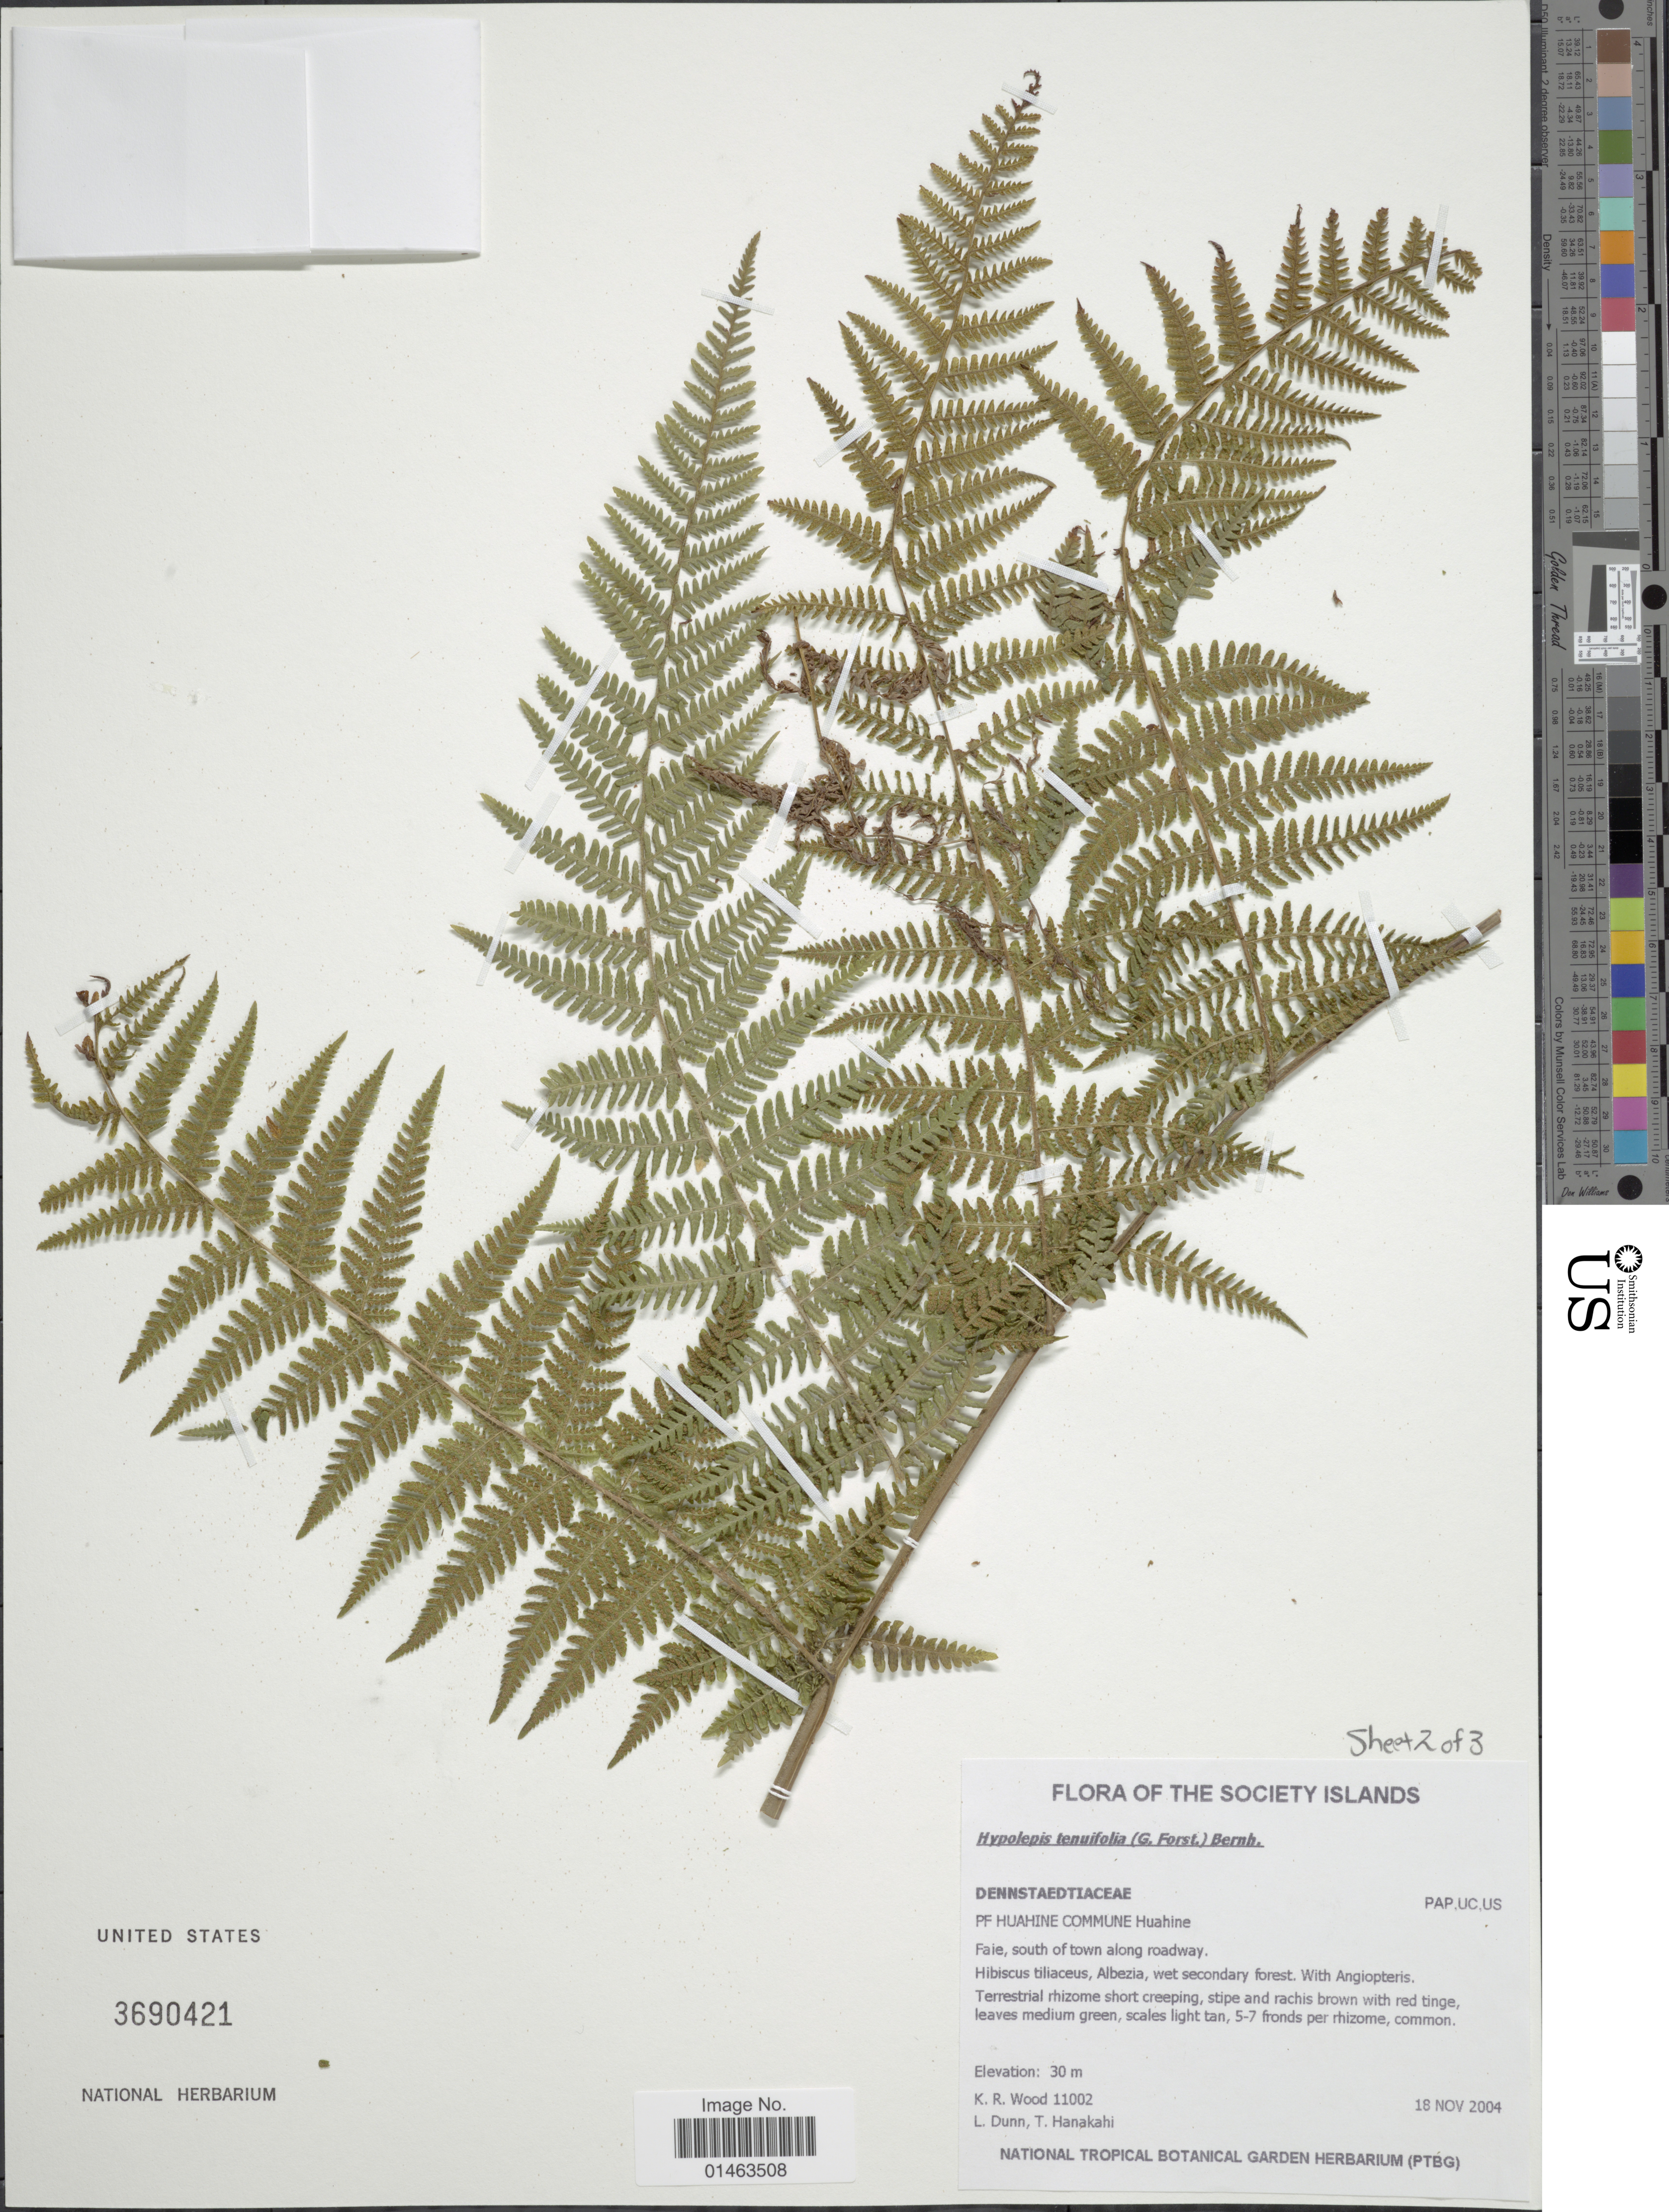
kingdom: Plantae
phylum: Tracheophyta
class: Polypodiopsida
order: Polypodiales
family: Dennstaedtiaceae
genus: Hypolepis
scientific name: Hypolepis tenuifolia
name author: (G. Forst.) Bernh.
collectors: K. R. Wood, L. Dunn & T. Hanakahi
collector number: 11002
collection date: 2004-11-18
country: French Polynesia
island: Huahine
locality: The Society Islands. PF Huahine Commune Huahine. Faie, south of town along roadway.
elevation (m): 30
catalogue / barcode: US 3690421